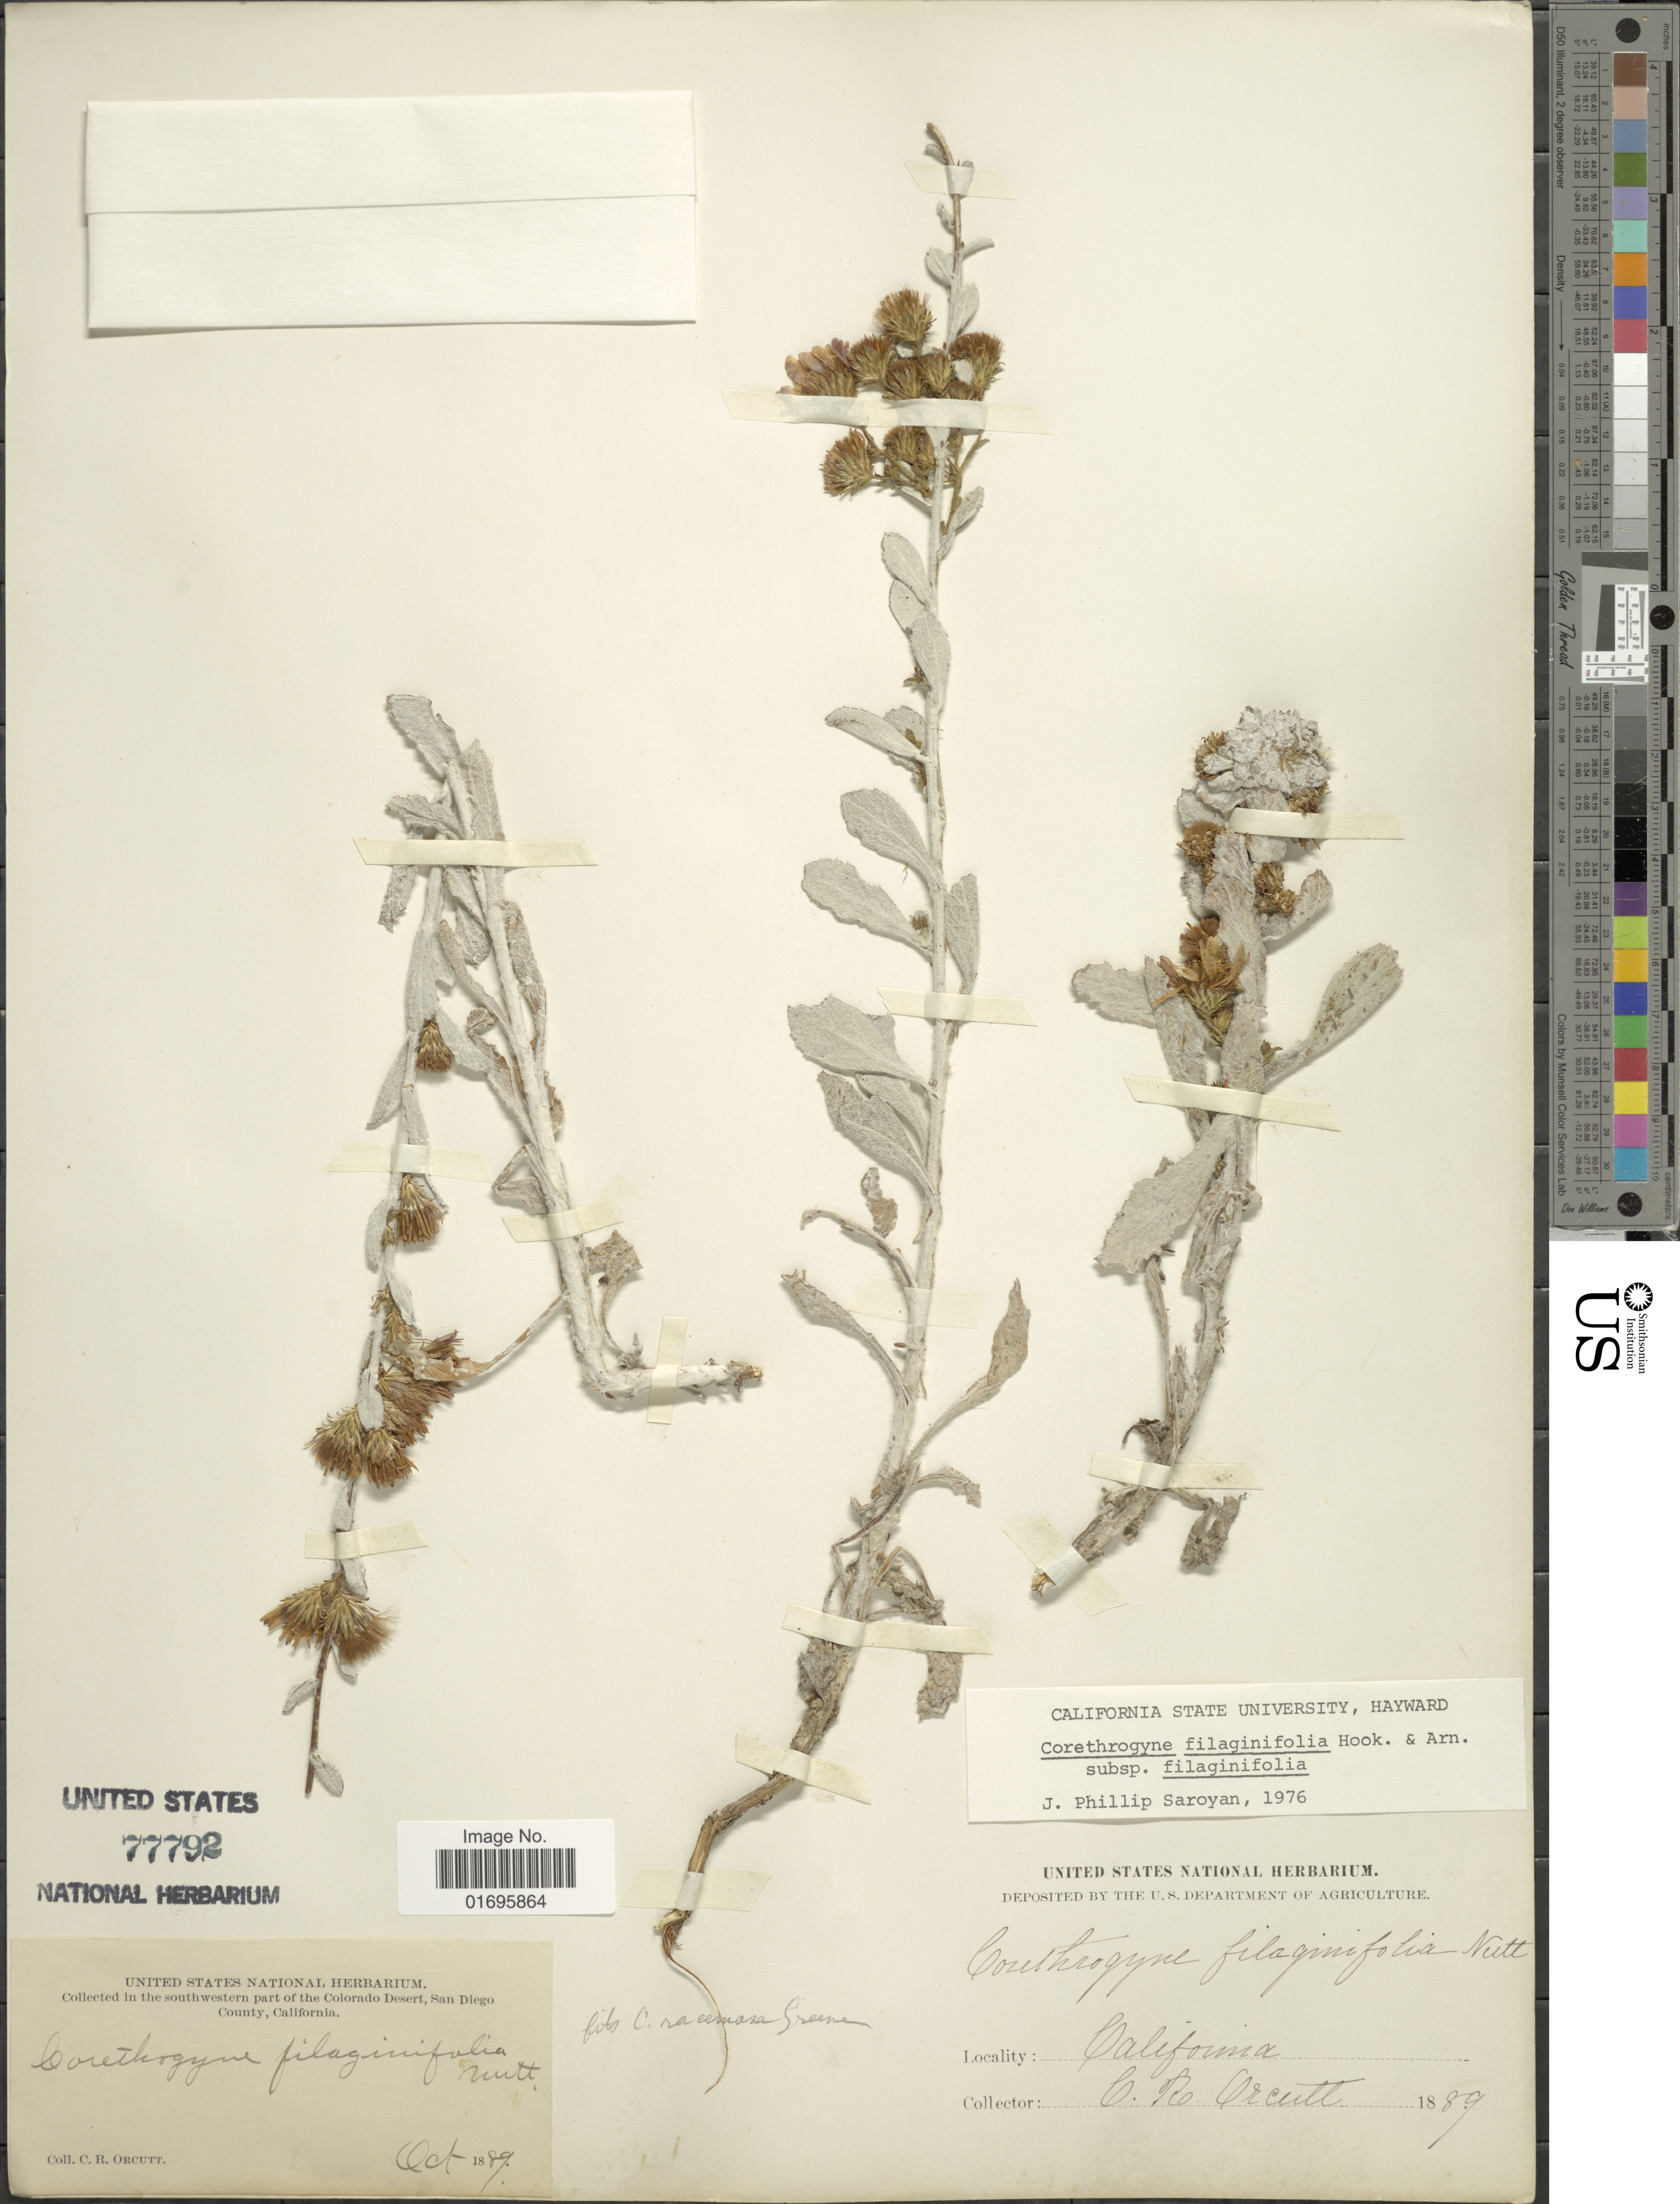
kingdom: Plantae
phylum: Tracheophyta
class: Magnoliopsida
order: Asterales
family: Asteraceae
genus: Corethrogyne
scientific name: Corethrogyne filaginifolia var. filaginifolia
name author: (Hook.) Nutt.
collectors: C. R. Orcutt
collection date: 1889-10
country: United States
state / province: California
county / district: San Diego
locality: Southwestern part of the Colorado Desert, San Diego County, California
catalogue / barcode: US 77792